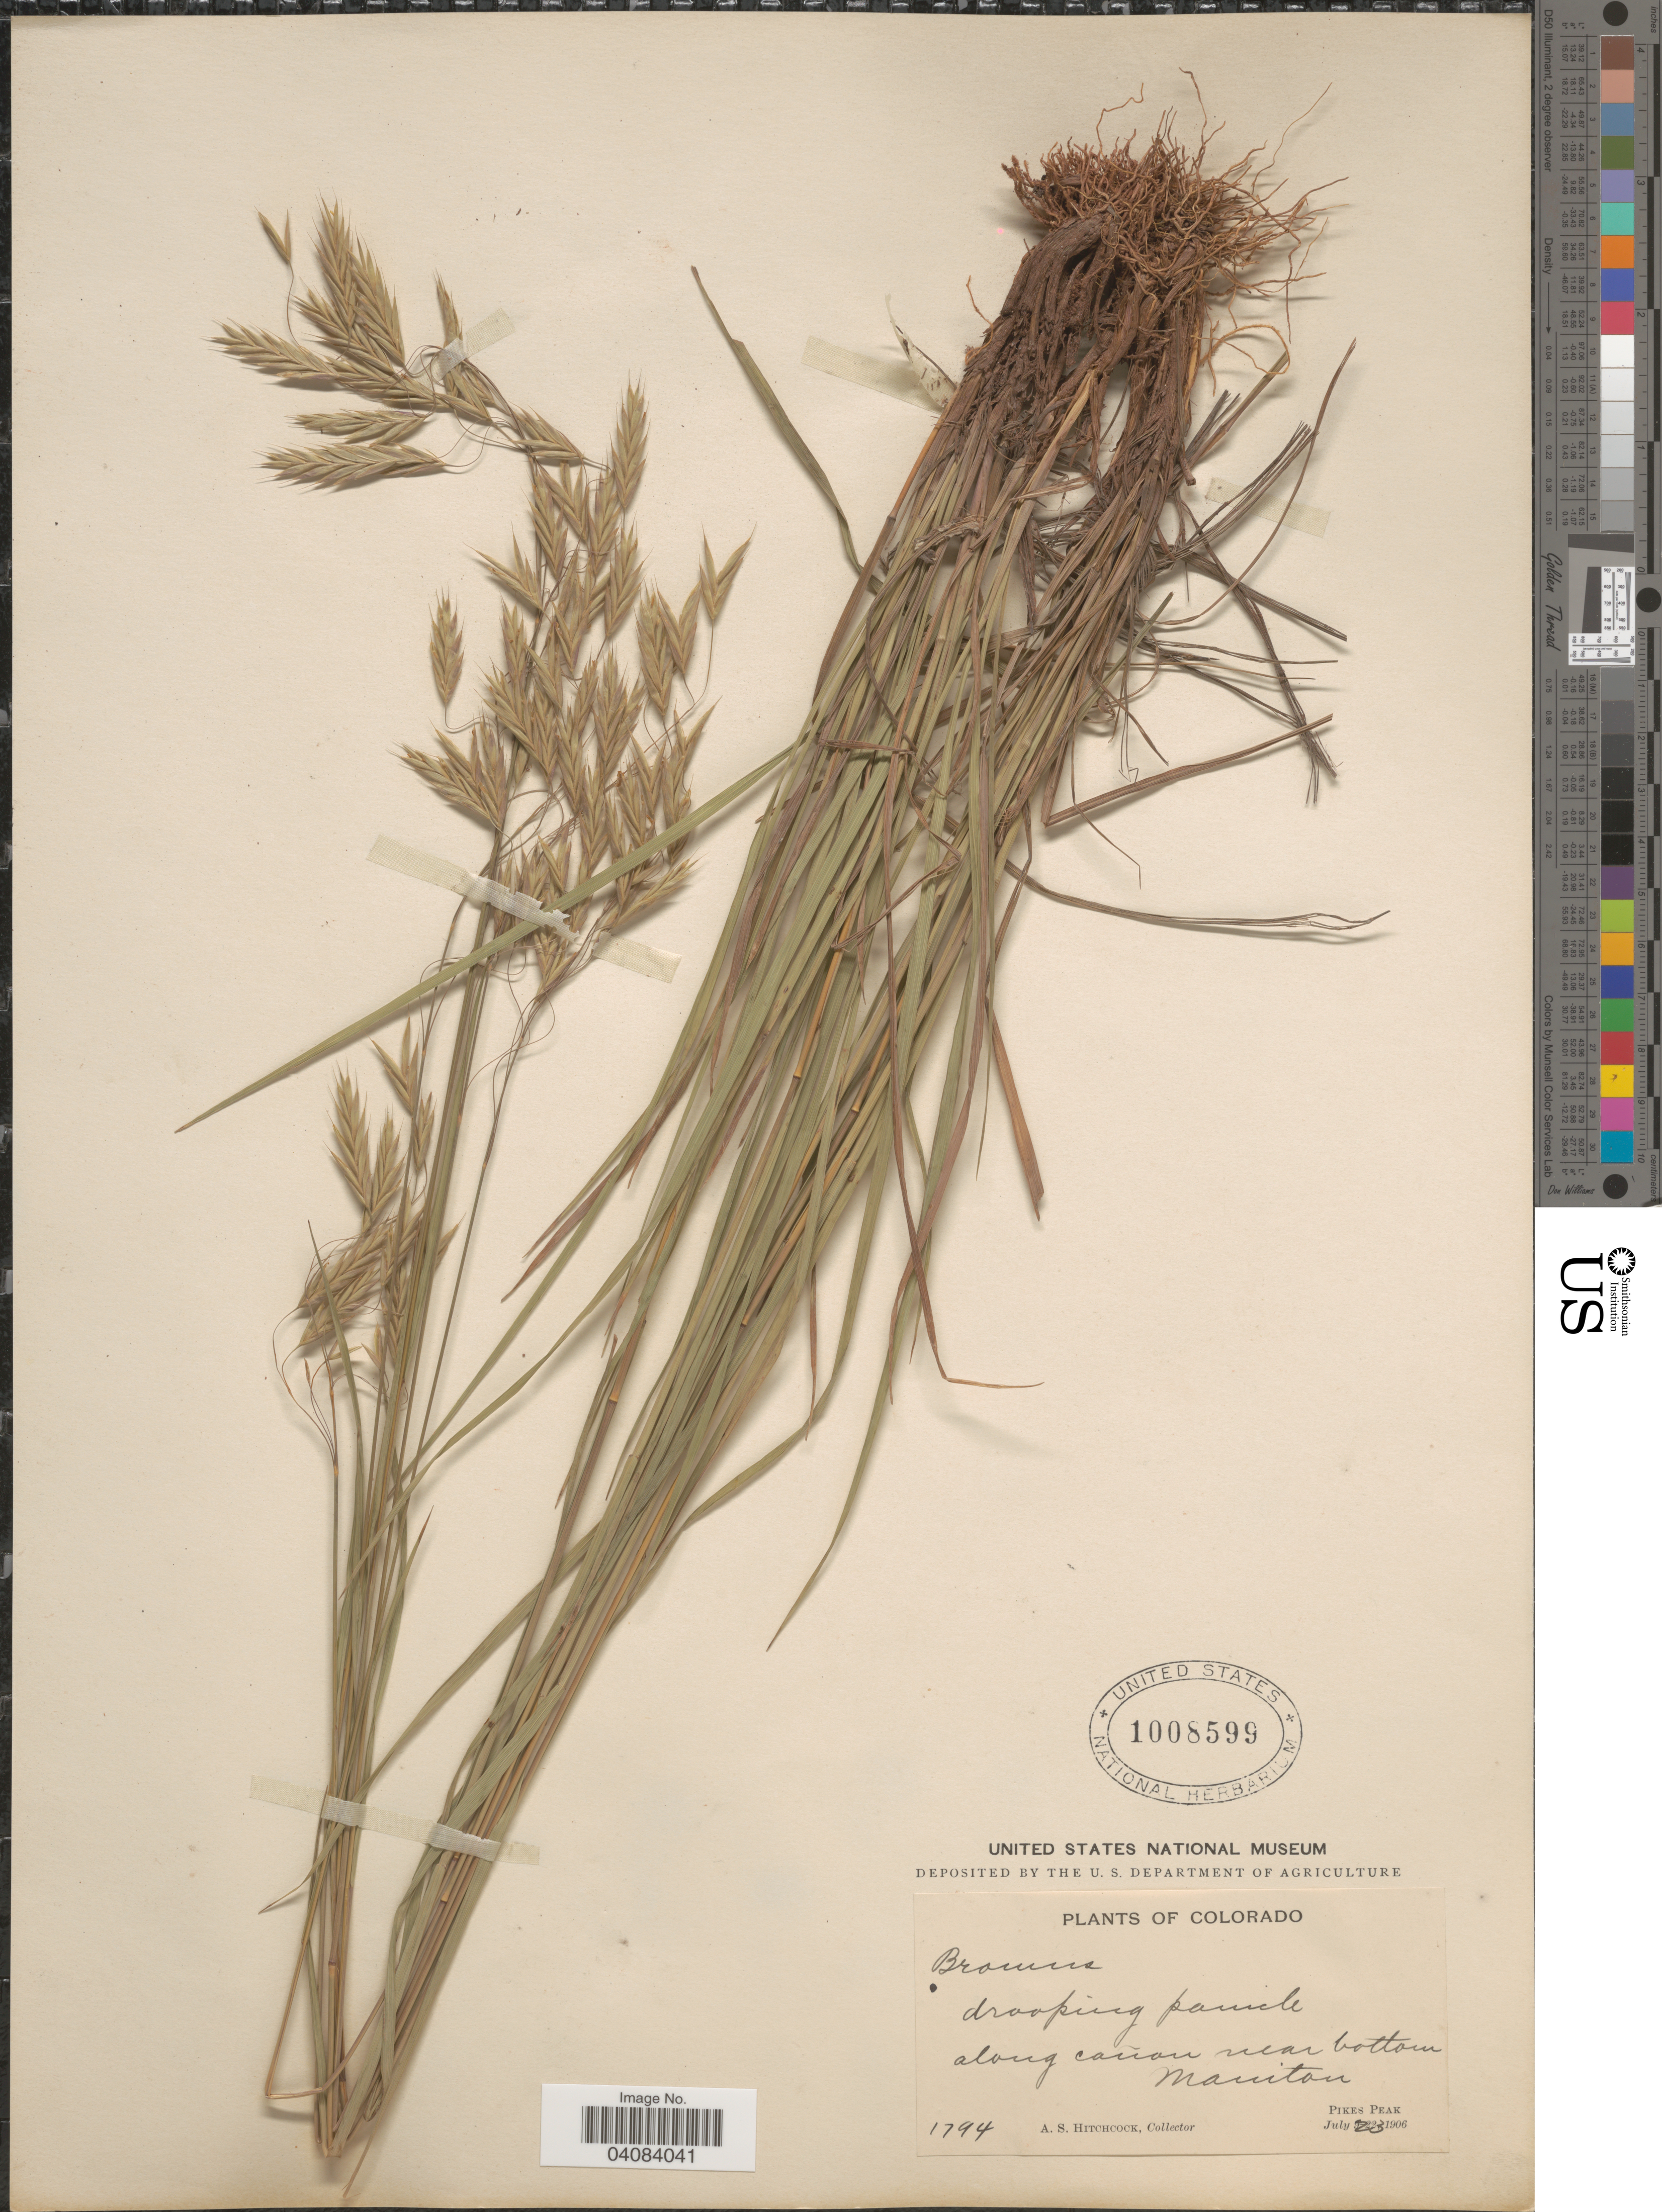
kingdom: Plantae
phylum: Tracheophyta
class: Liliopsida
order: Poales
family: Poaceae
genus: Bromus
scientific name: Bromus porteri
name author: (J.M. Coult.) Nash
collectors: A. S. Hitchcock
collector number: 1794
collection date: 1906-07-23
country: United States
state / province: Colorado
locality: Along cañon near bottom Manitou. Pikes Peak.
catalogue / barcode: US 1008599